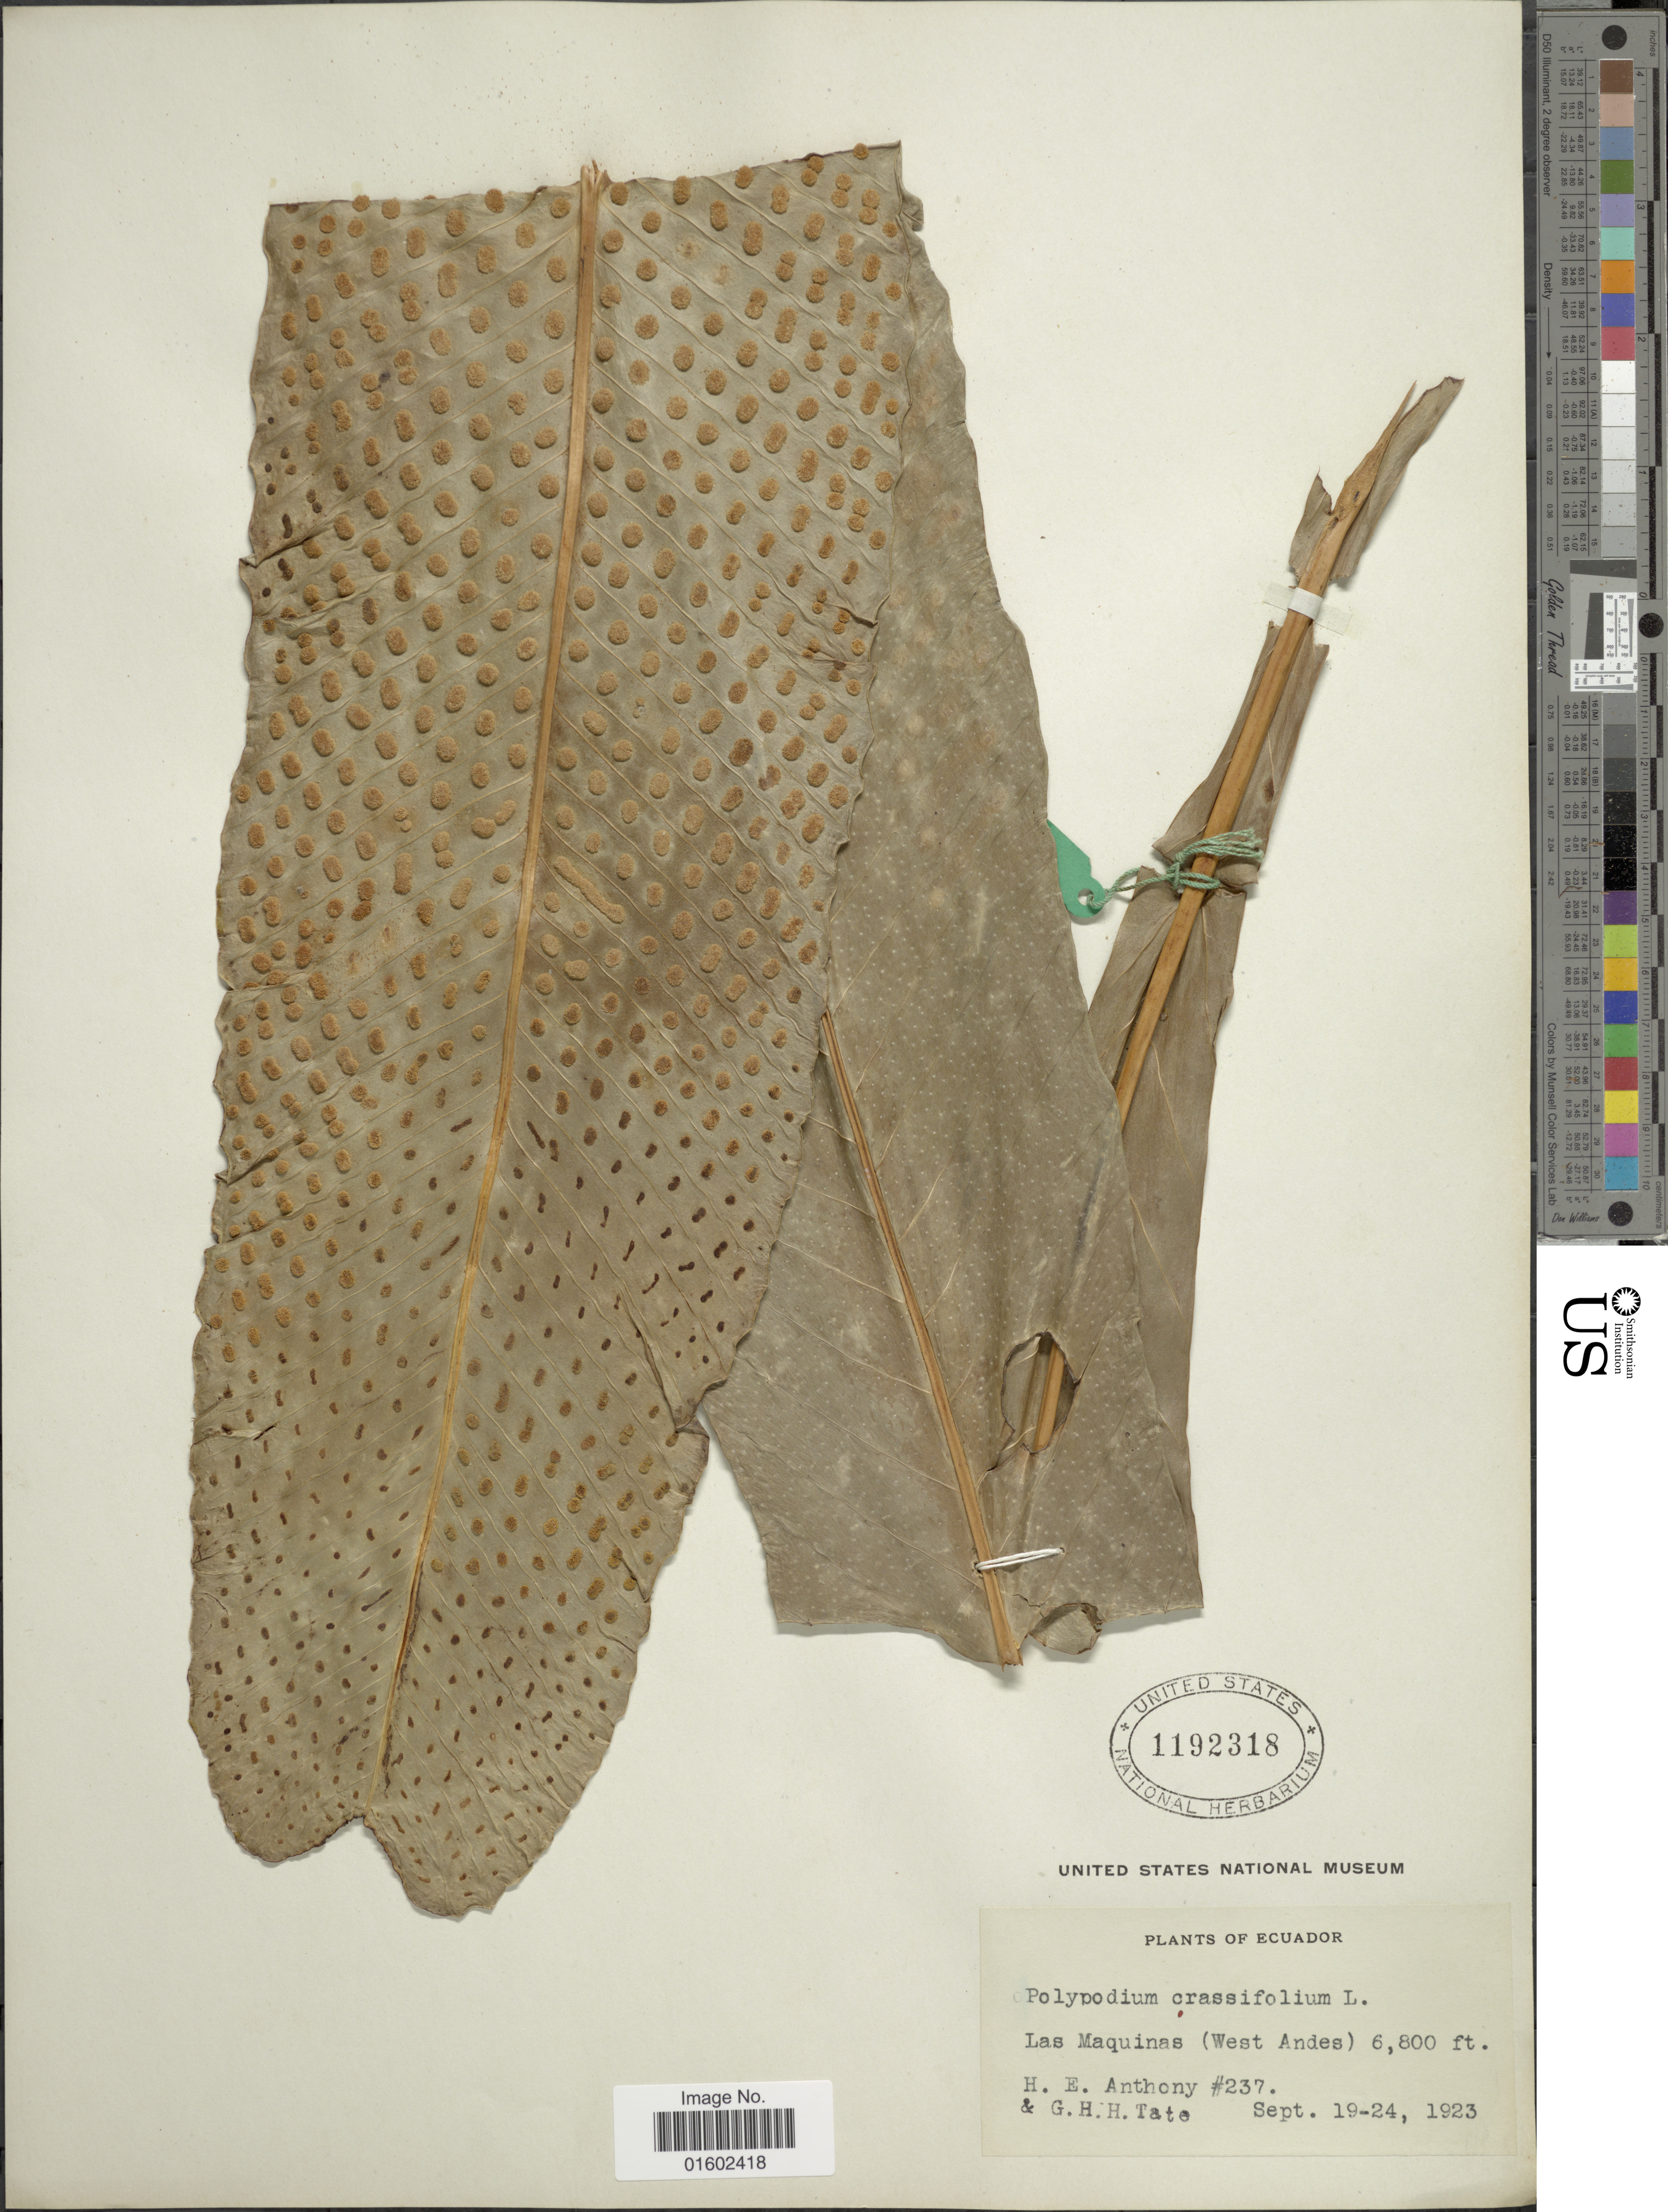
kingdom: Plantae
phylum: Tracheophyta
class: Polypodiopsida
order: Polypodiales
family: Polypodiaceae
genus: Niphidium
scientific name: Niphidium crassifolium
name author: (L.) Lellinger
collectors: H. E. Anthony & G. H. H.Tate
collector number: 237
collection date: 1923-09-19/1923-09-24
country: Ecuador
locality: Las Maquinas (West Andes)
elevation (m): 2073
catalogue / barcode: US 1192318